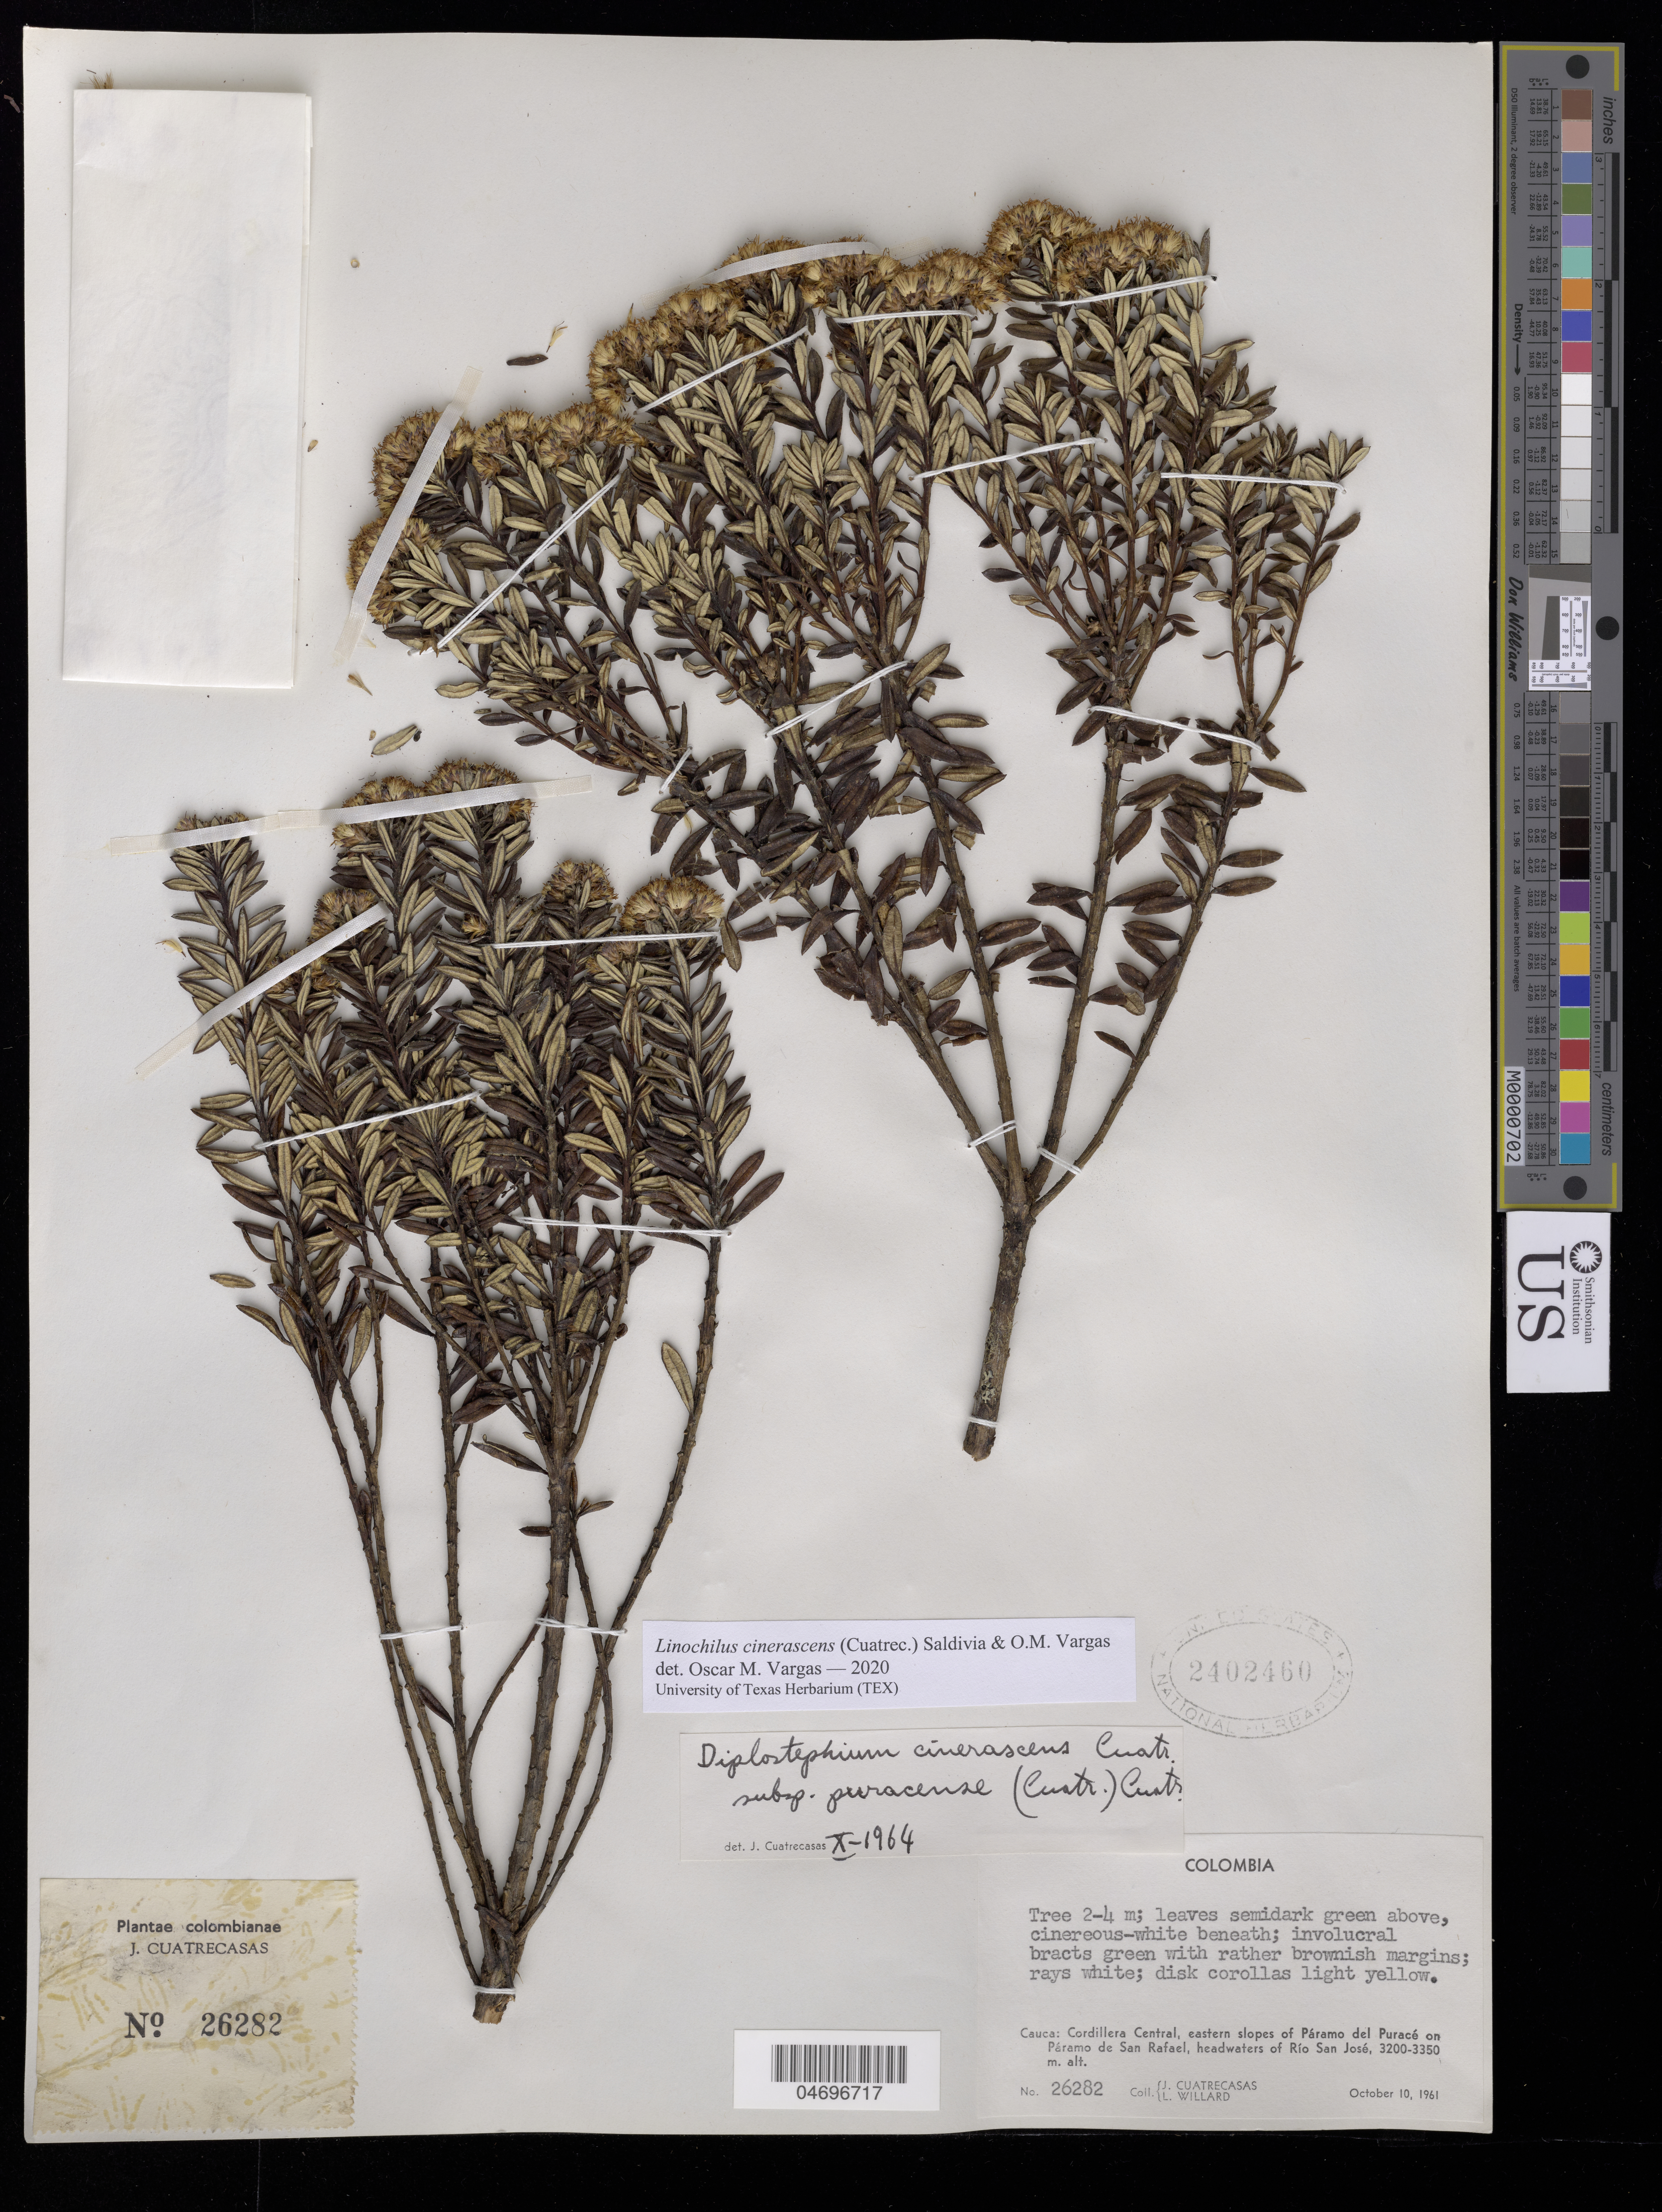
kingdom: Plantae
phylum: Tracheophyta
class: Magnoliopsida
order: Asterales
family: Asteraceae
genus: Linochilus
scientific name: Linochilus cinerascens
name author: (Cuatrec.) Saldivia & O.M. Vargas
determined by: Vargas, Oscar M.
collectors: J. Cuatrecasas & J. Willard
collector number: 26282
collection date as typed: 10 Oct 1961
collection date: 1961-10-10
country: Colombia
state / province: Cauca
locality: Cordillera Central, eastern slopes of Páramo del Purace on Páramo de San Rafael, headwaters of Río San José.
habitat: Paramo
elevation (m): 3200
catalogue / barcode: US 2402460